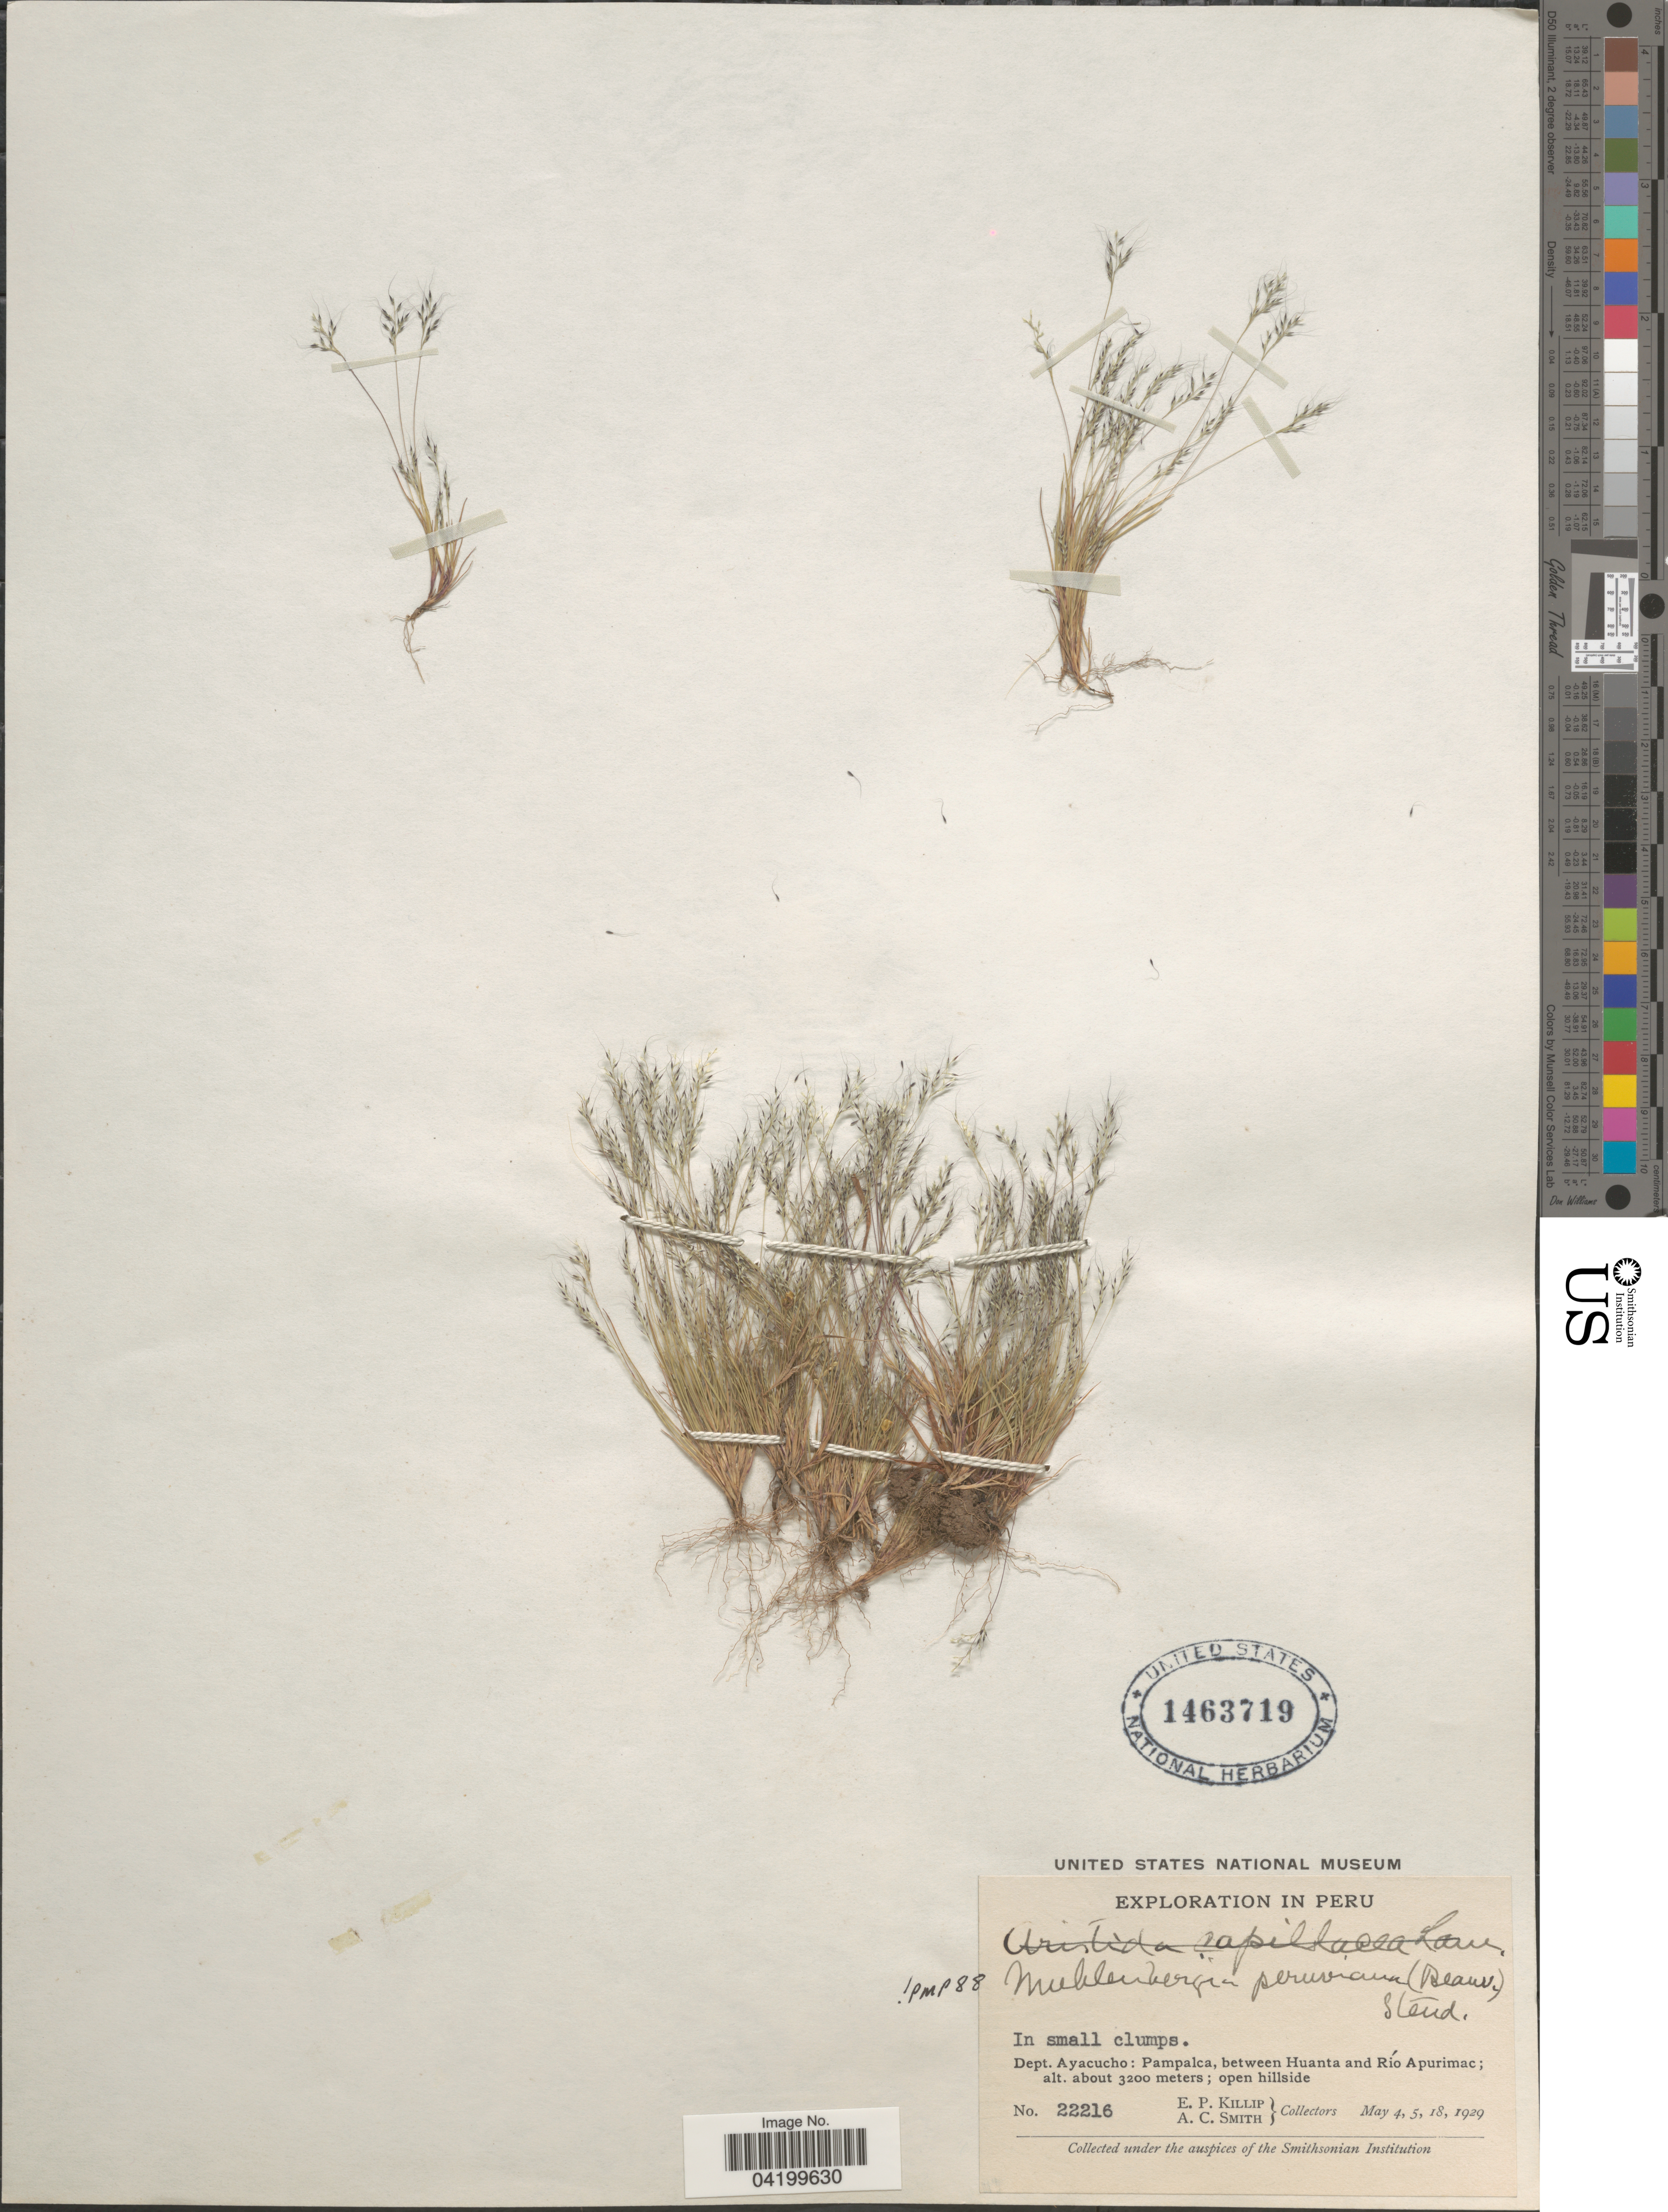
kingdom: Plantae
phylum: Tracheophyta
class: Liliopsida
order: Poales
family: Poaceae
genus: Muhlenbergia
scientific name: Muhlenbergia peruviana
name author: (P. Beauv.) Steud.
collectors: E. P. Killip & A. C. Smith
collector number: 22216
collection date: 1929-05-04/1929-05-18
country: Peru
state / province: Ayacucho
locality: Exploration in Peru. Dept. Ayacucho: Pampalca, between Huanta and Río Apurimac.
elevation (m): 3200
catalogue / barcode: US 1463719